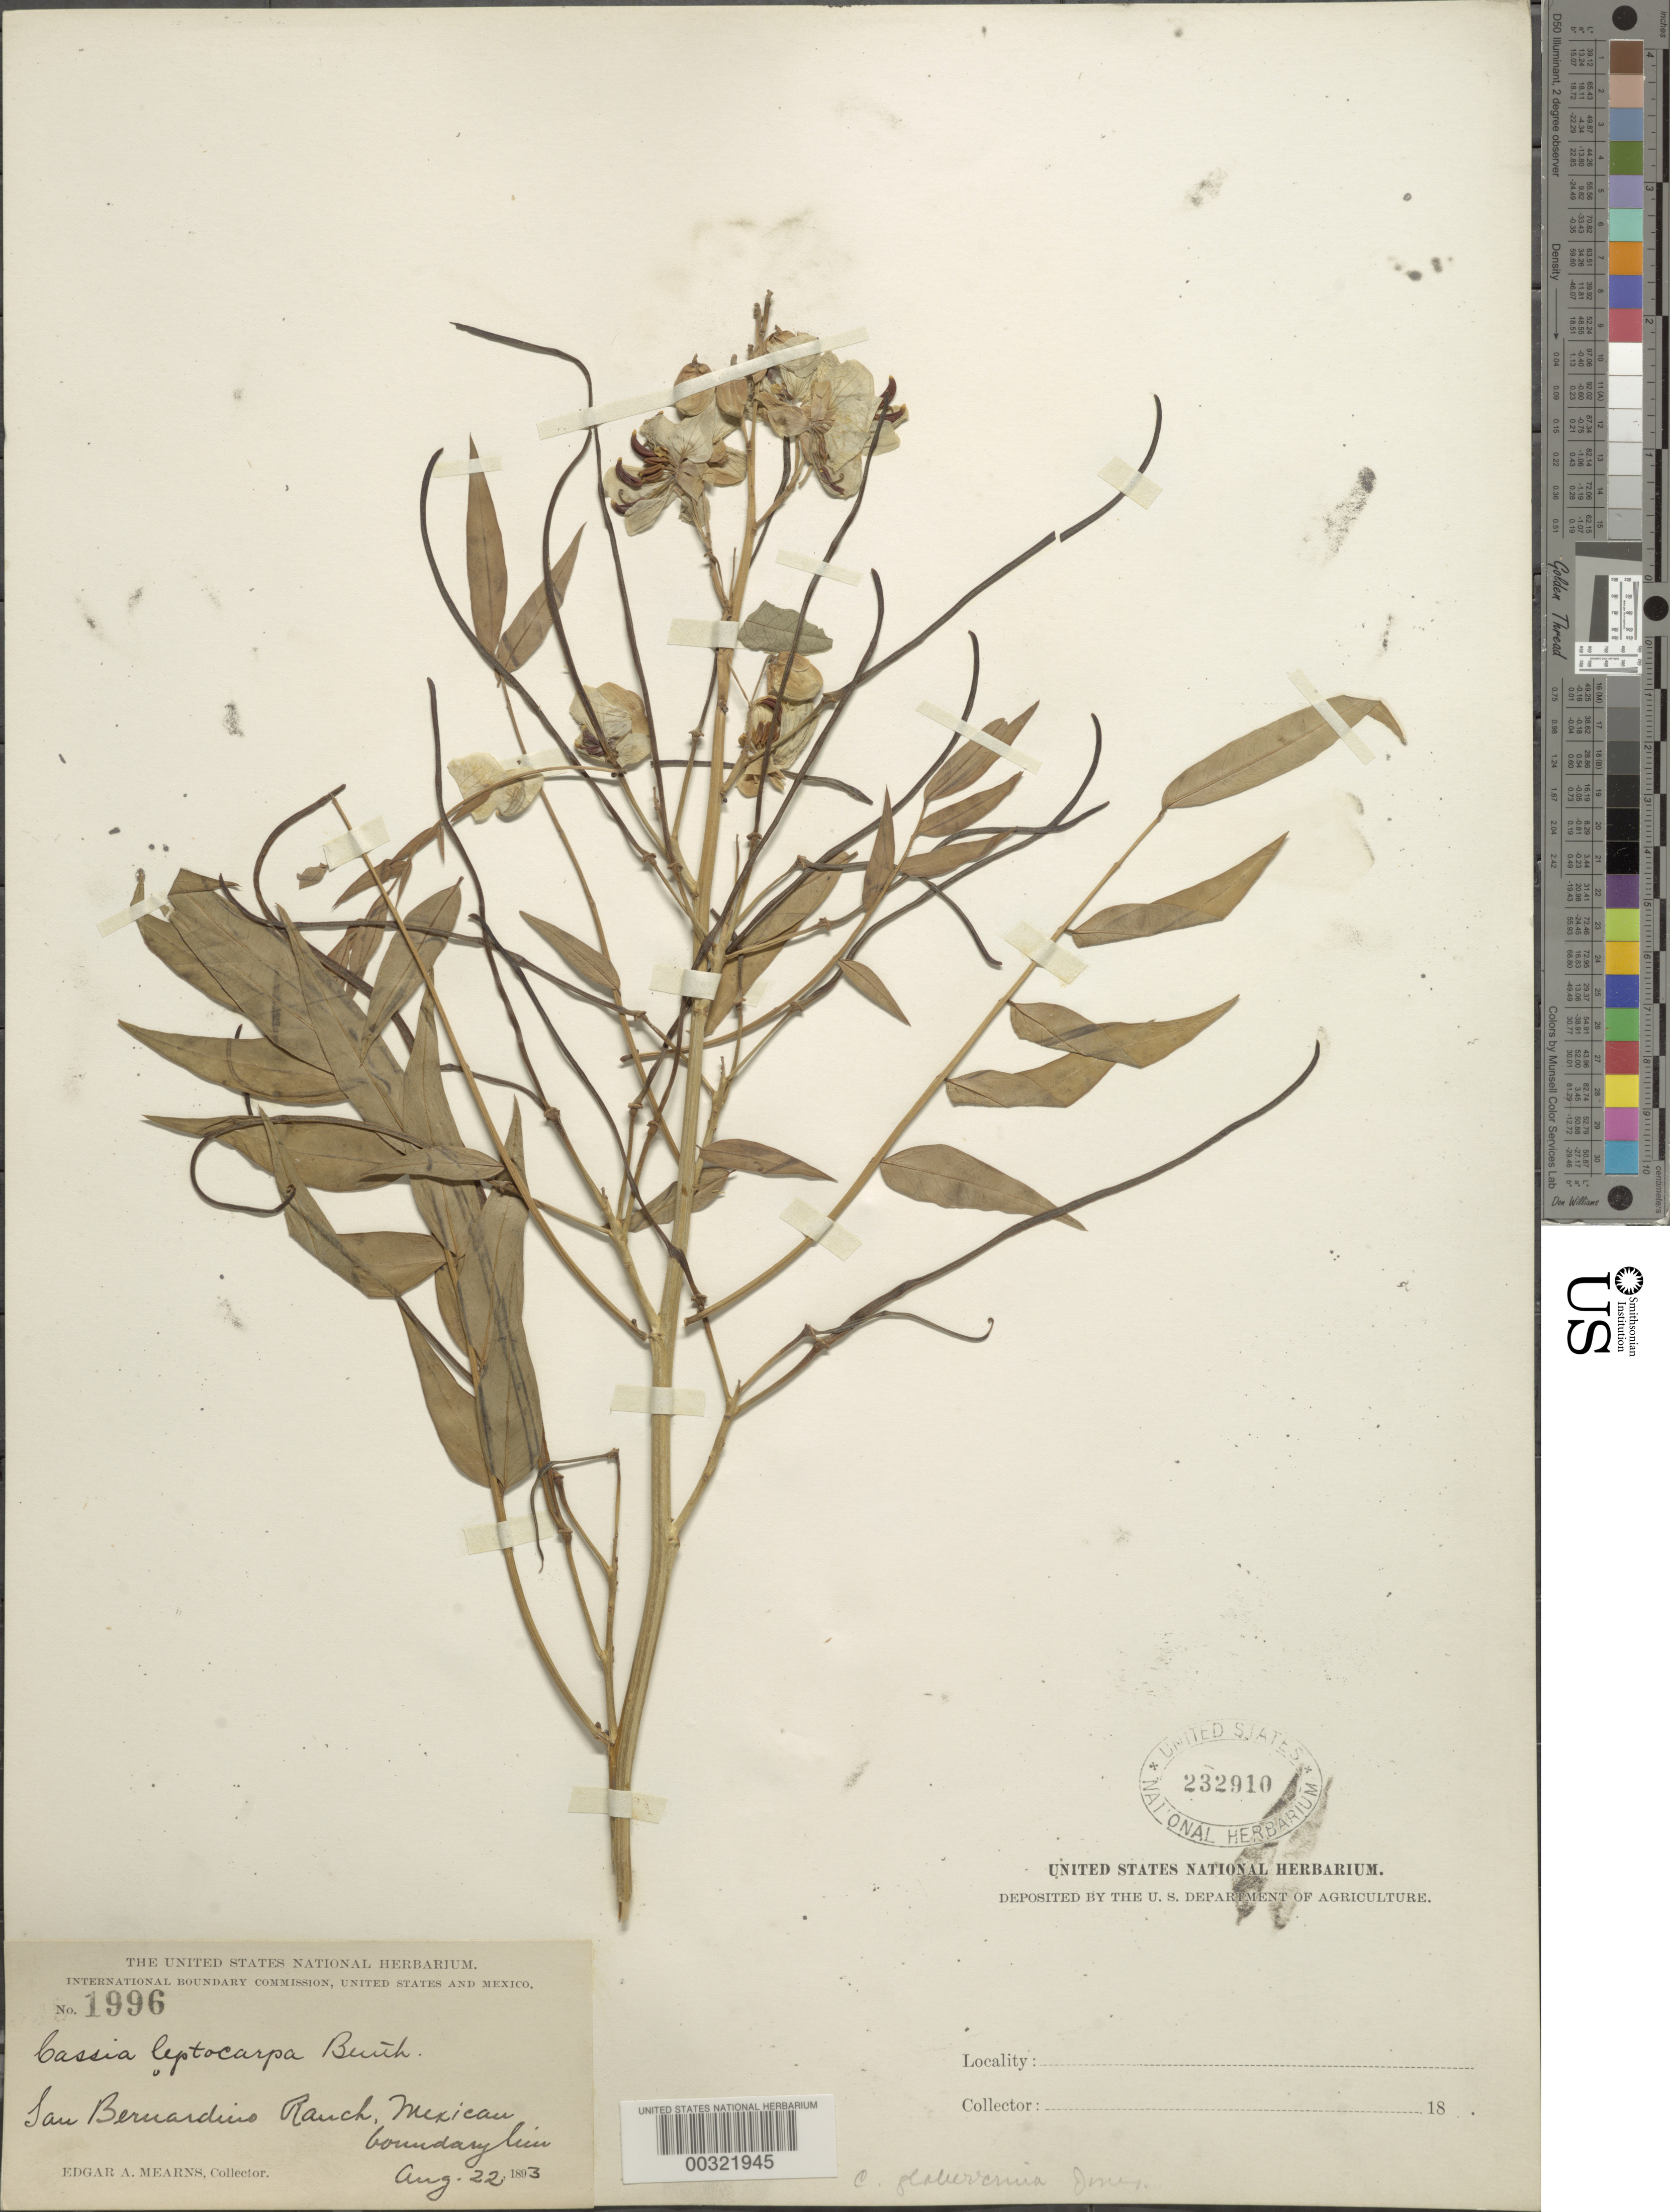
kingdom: Plantae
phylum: Tracheophyta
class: Magnoliopsida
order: Fabales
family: Fabaceae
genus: Senna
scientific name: Senna hirsuta var. leptocarpa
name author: (Benth.) H.S. Irwin & Barneby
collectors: E. A. Mearns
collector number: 1996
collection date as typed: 22 Aug 1893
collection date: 1893-08-22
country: United States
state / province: Arizona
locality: San Bernardino Ranch, Mexican boundary line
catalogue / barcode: US 232910